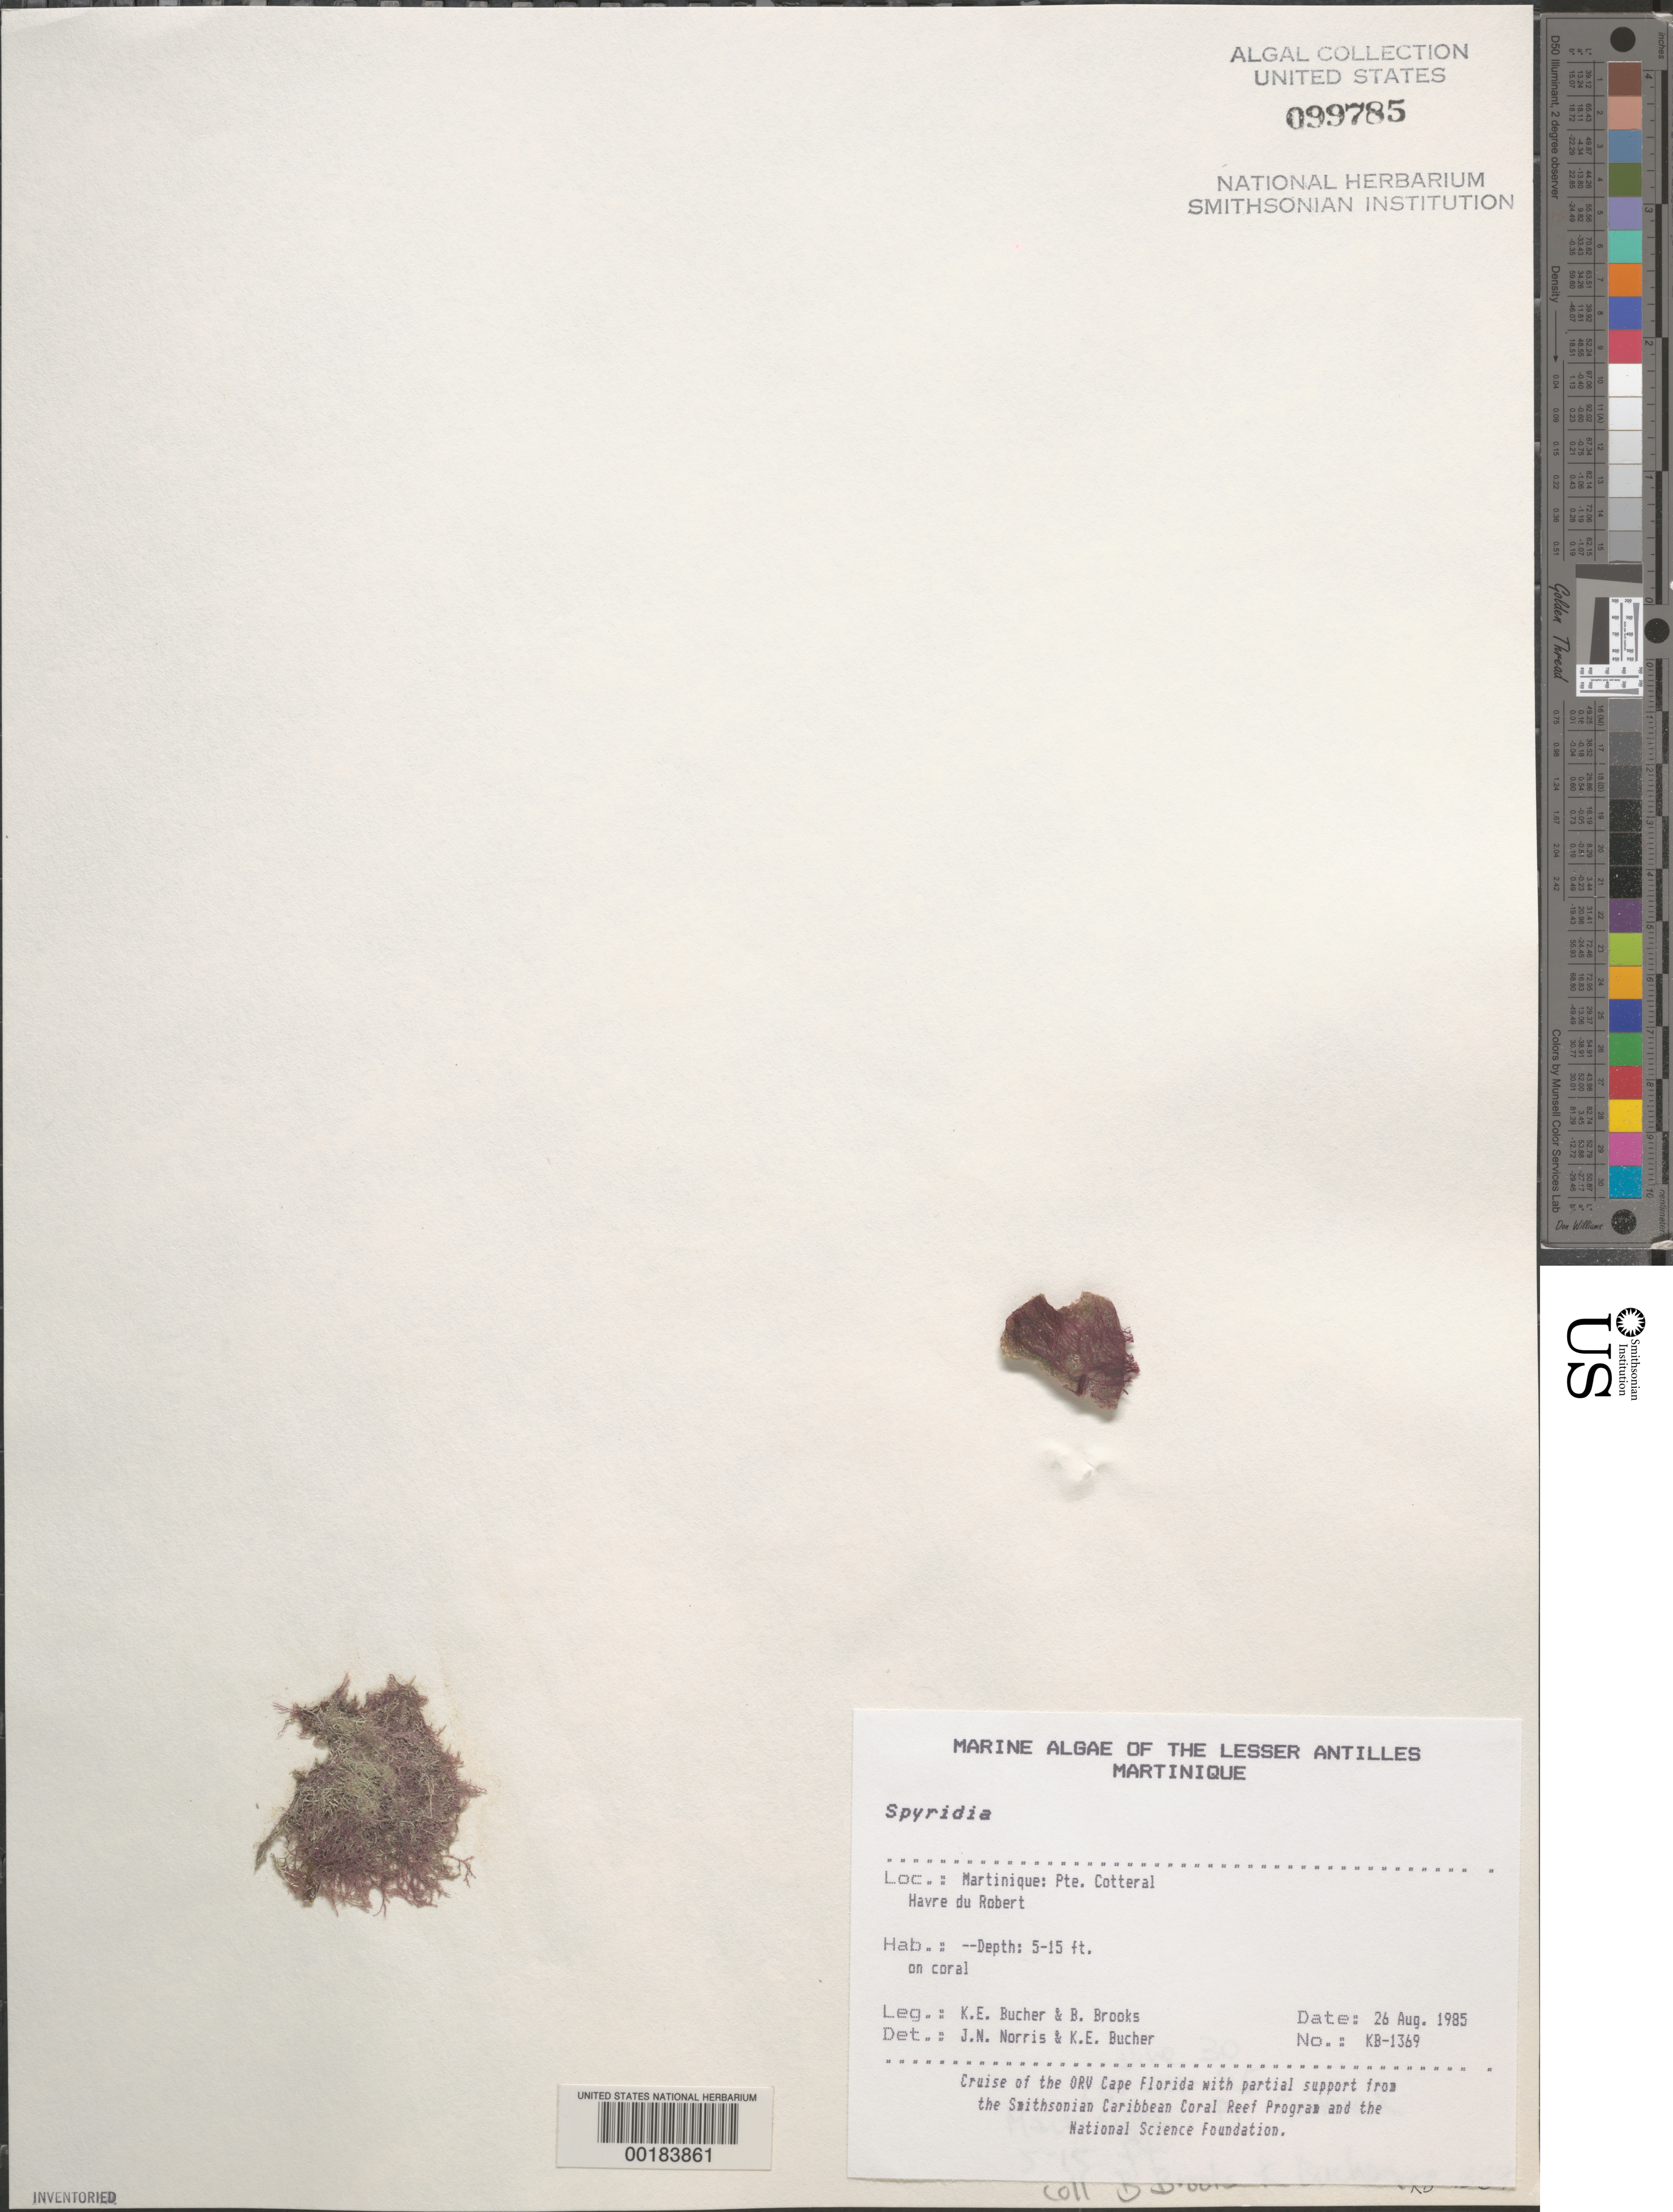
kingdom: Plantae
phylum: Rhodophyta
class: Florideophyceae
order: Ceramiales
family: Spyridiaceae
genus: Spyridia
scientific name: Spyridia sp.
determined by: Norris, J. N.; Bucher, K. E.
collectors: K. E. Bucher & B. Brooks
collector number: Kb-1369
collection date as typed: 26 Aug 1985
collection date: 1985-08-26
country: Martinique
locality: Pointe Cotteral, Havre du Robert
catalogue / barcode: US 99785